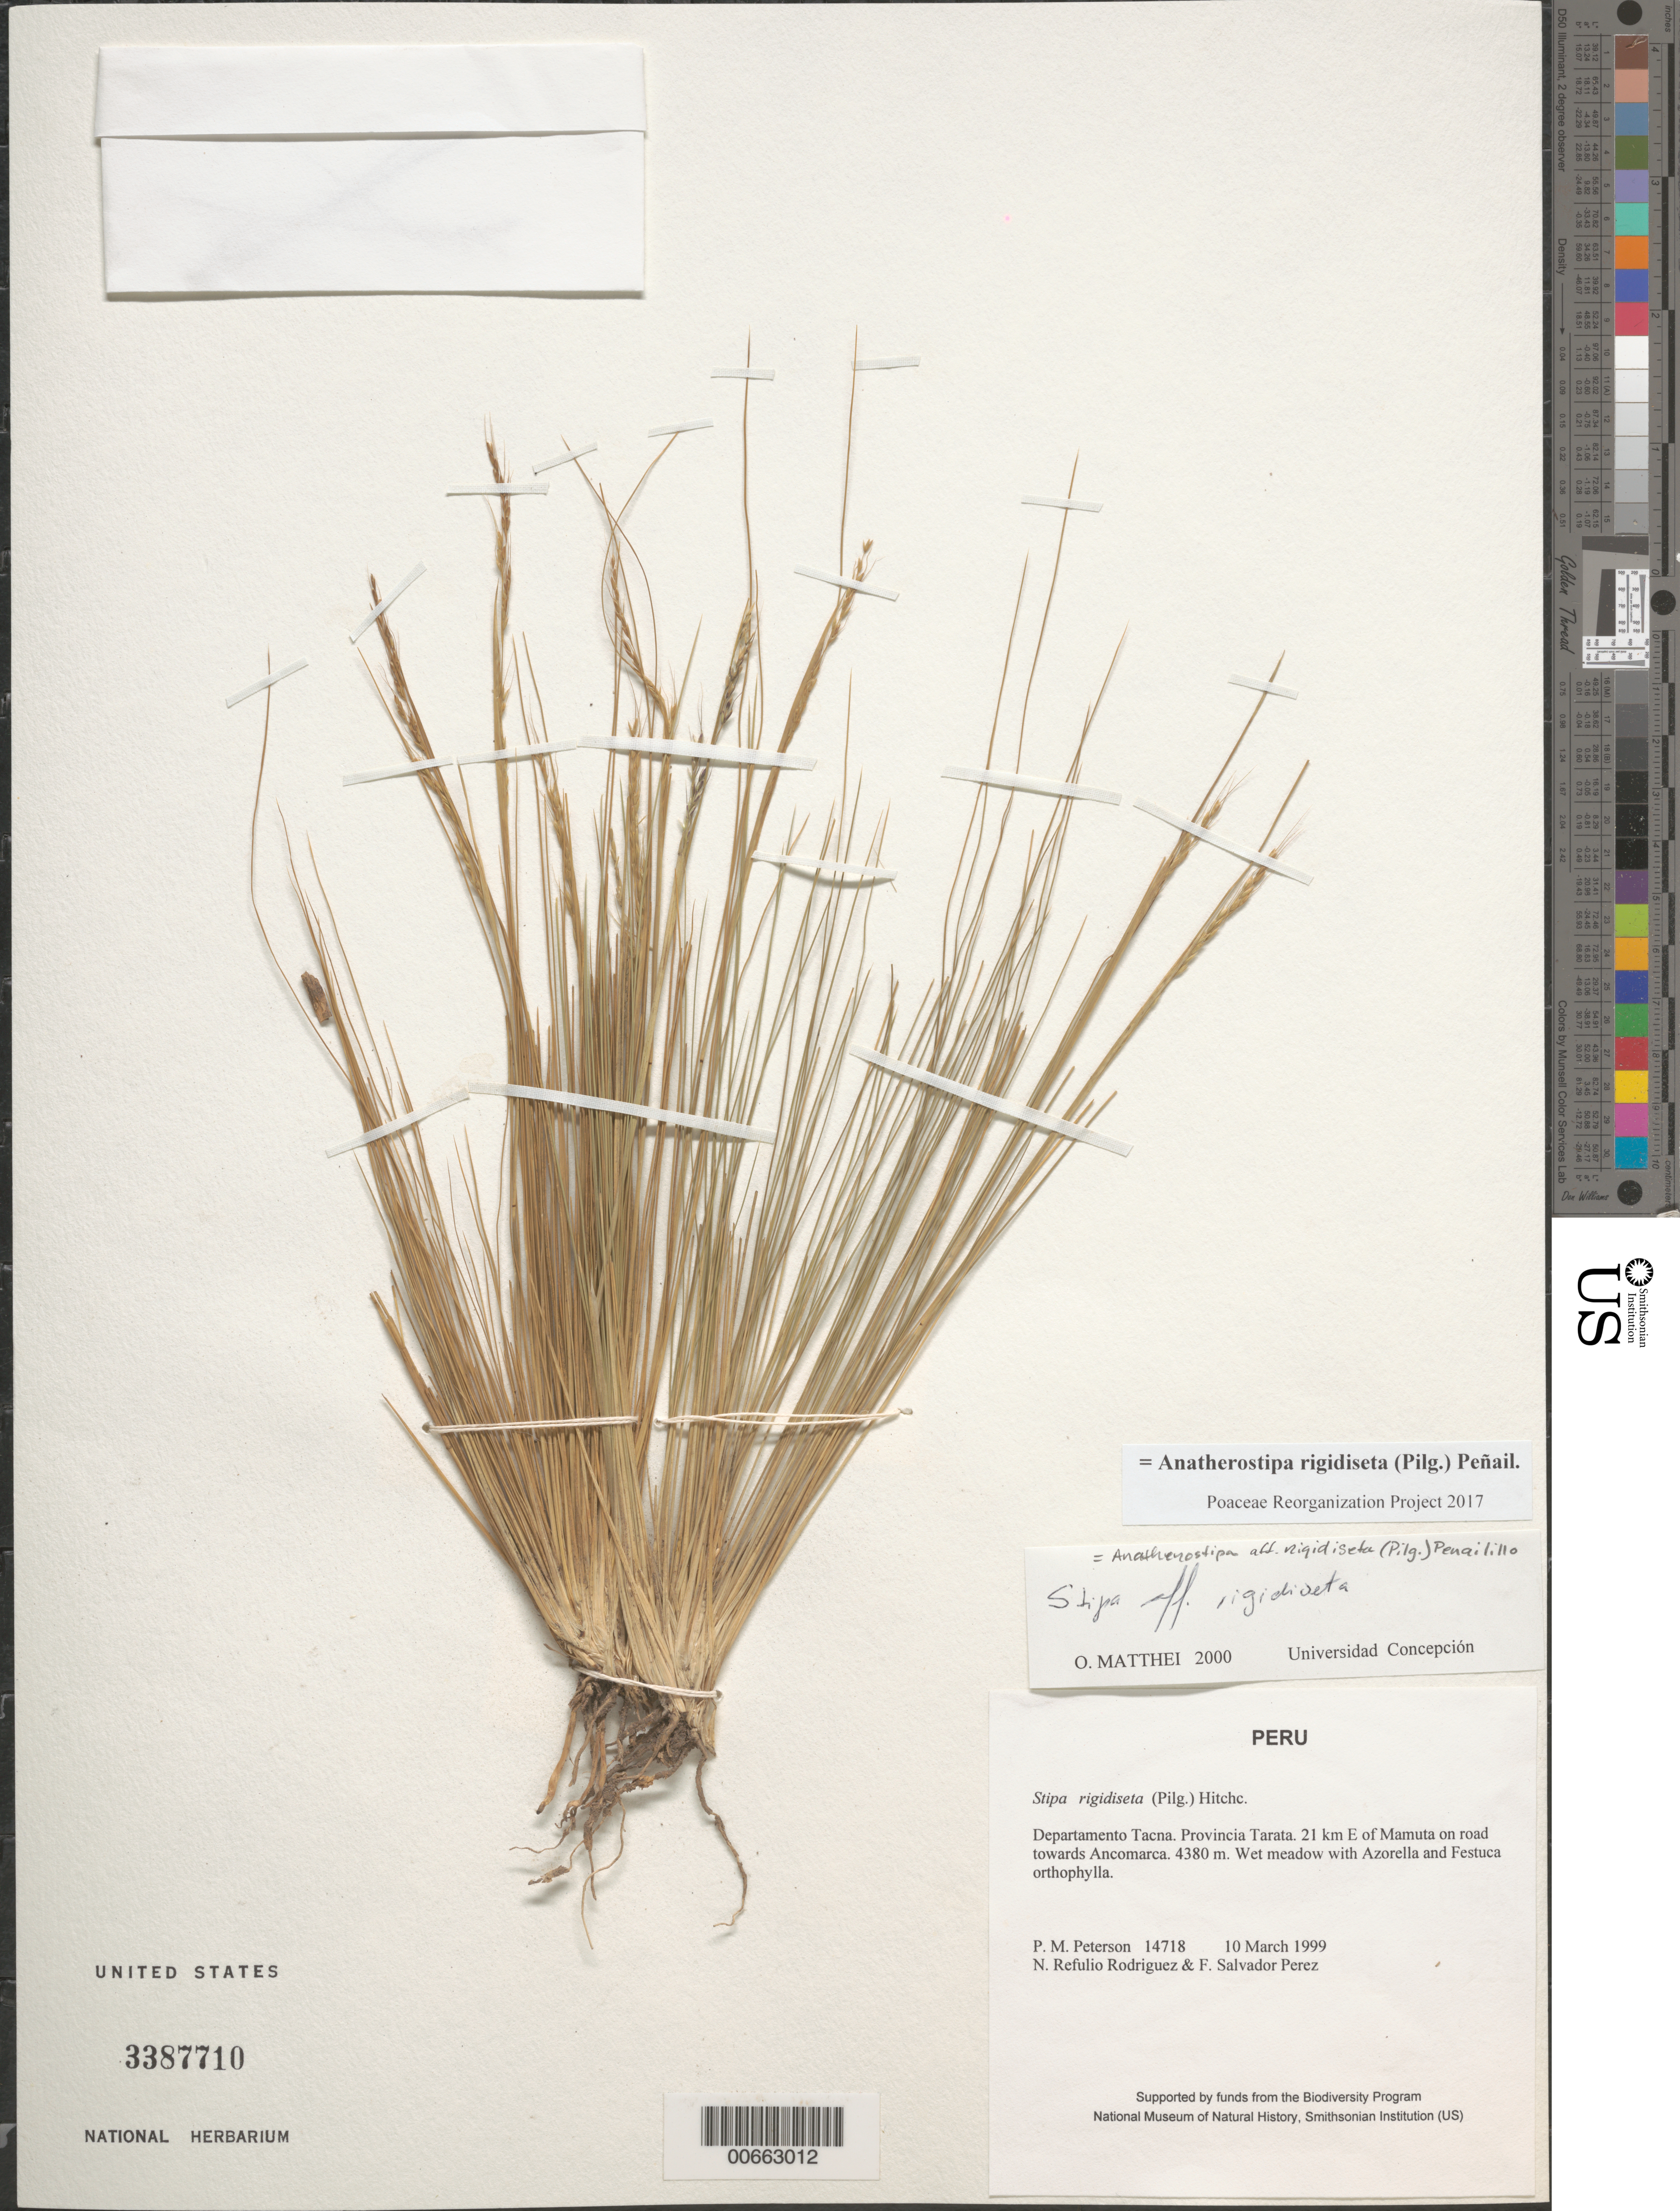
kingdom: Plantae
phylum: Tracheophyta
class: Liliopsida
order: Poales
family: Poaceae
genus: Anatherostipa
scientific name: Anatherostipa rigidiseta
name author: (Pilg.) Peñailillo B.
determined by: Matthei, O. R.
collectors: P. M. Peterson, N. Refulio-Rodríguez & F. Salvador Perez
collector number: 14718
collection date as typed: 10 Mar 1999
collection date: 1999-03-10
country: Peru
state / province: Tacna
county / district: Tarata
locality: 21 km E of Mamuta on road towards Ancomarca.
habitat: Wet meadow with Azorella and Festuca orthophylla.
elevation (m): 4380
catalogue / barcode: US 3387710